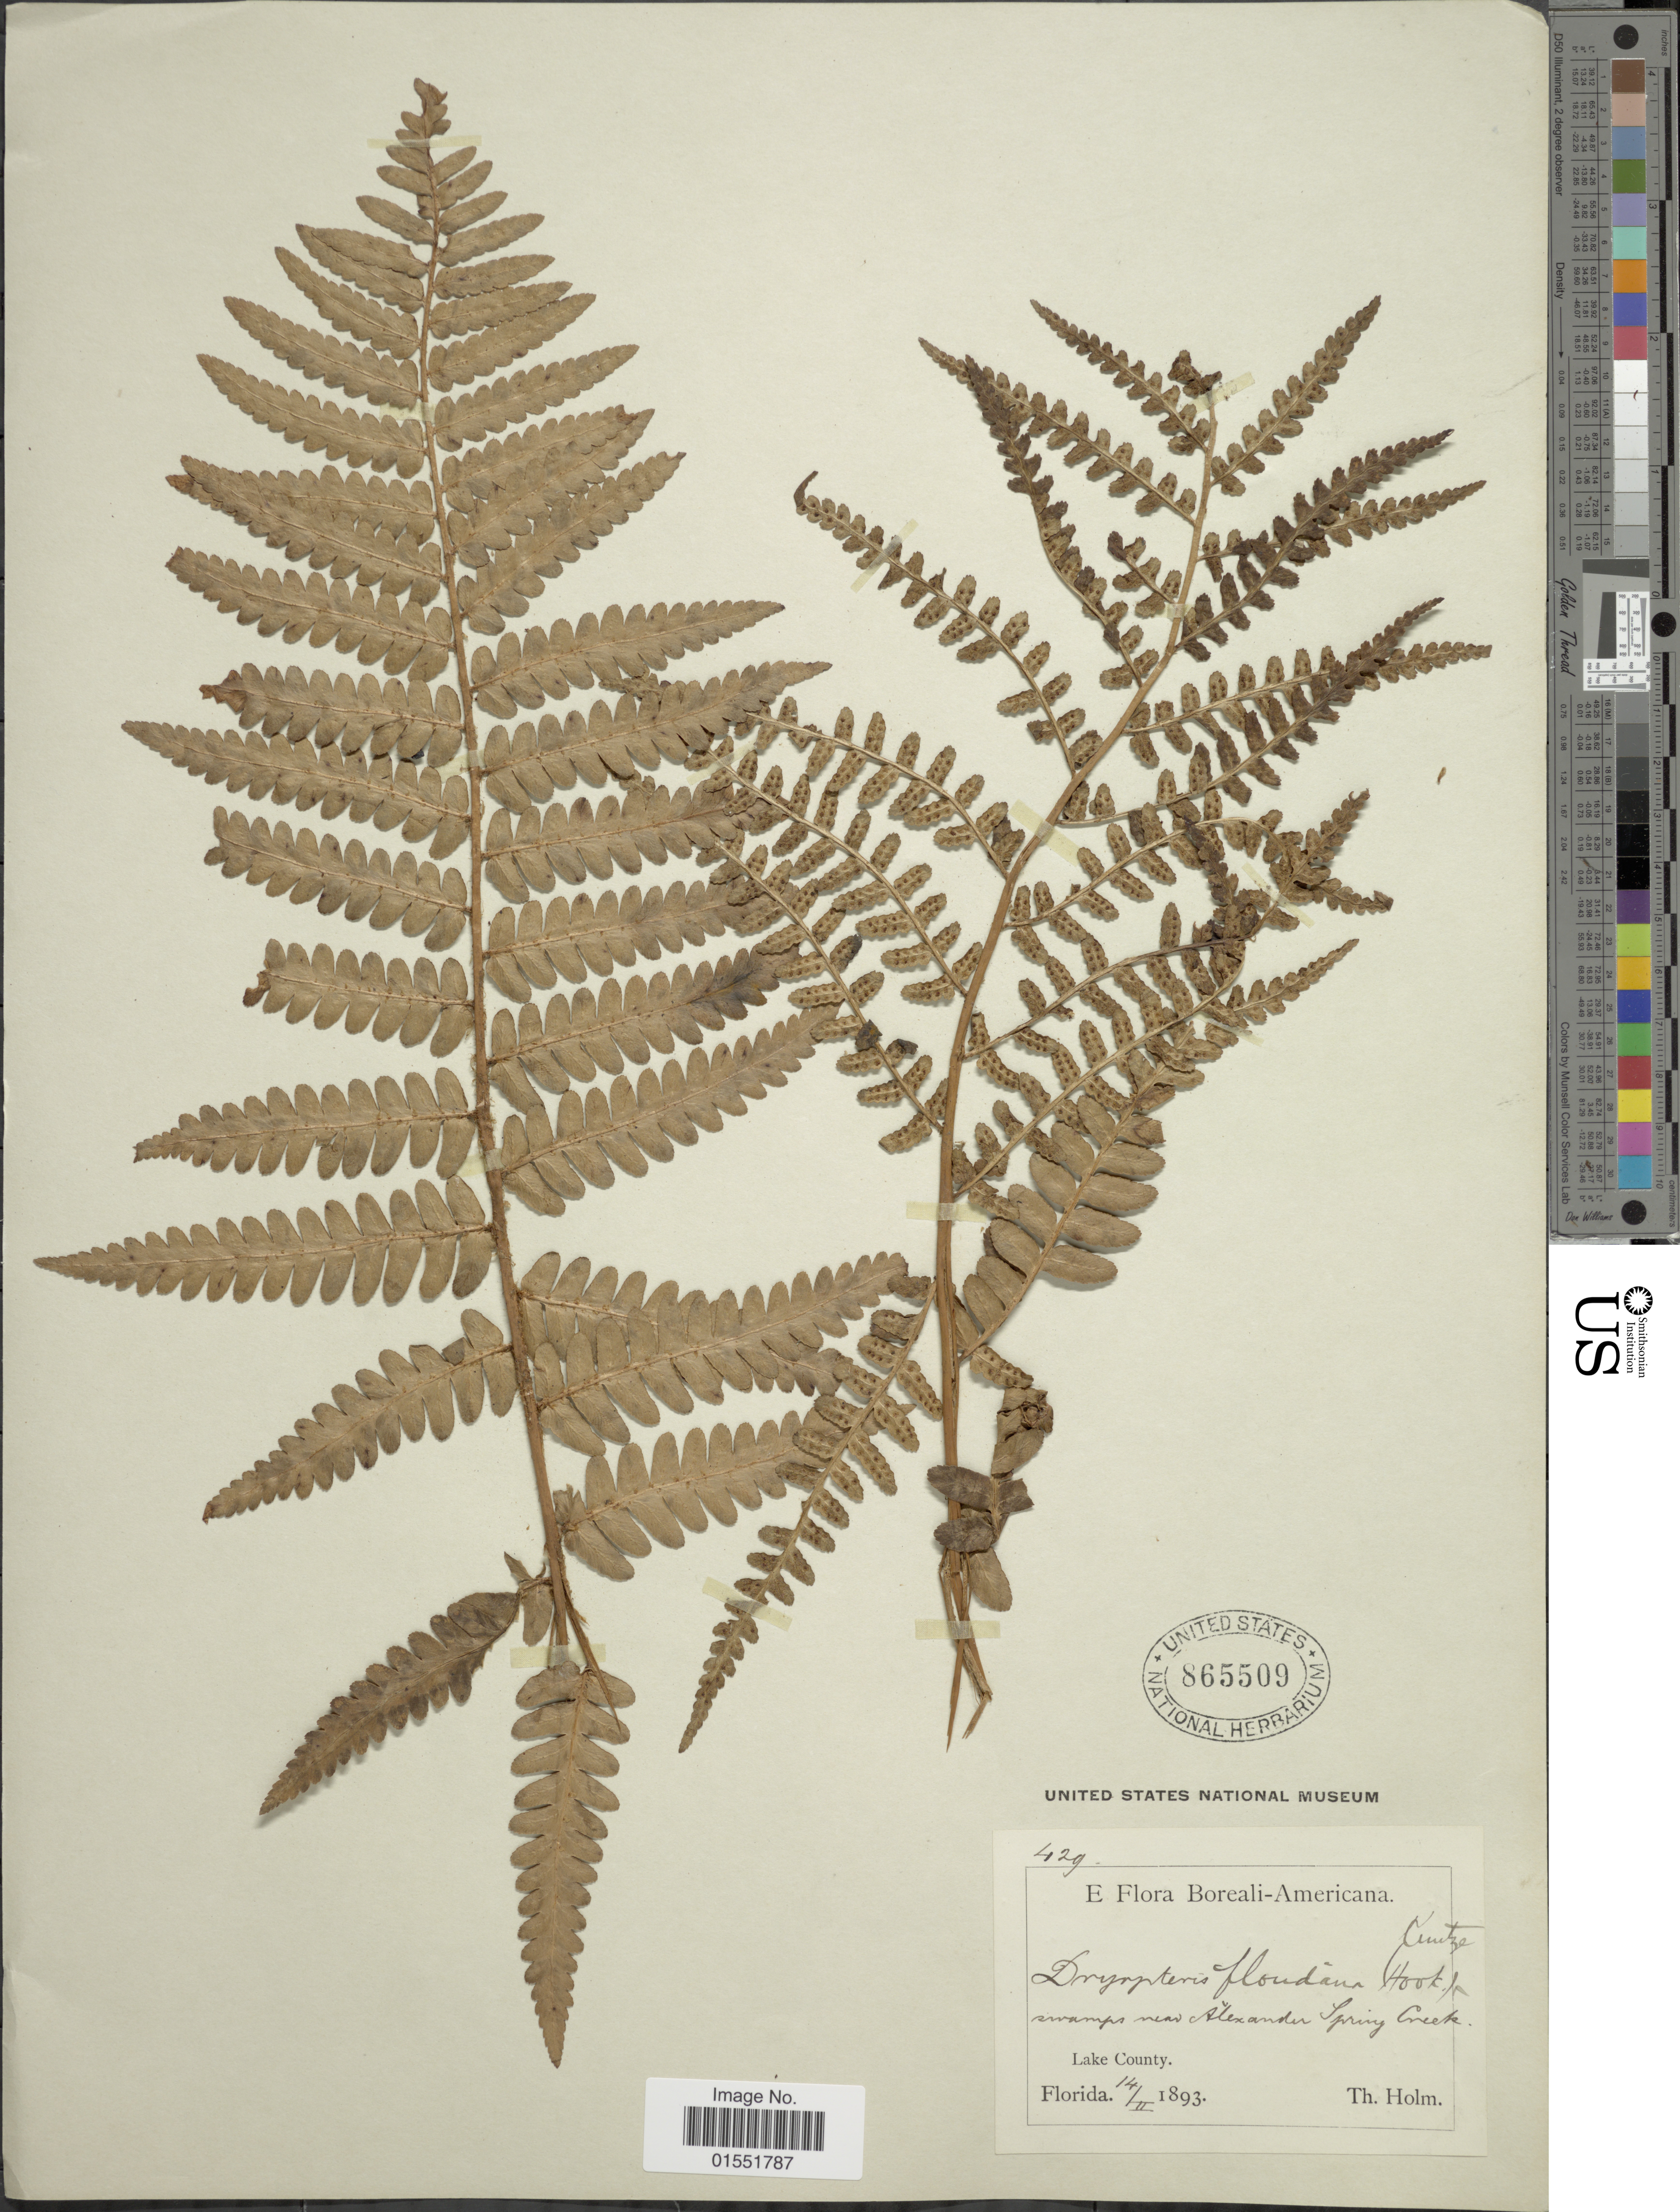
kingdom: Plantae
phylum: Tracheophyta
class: Polypodiopsida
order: Polypodiales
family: Dryopteridaceae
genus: Dryopteris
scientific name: Dryopteris ludoviciana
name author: (Kunze) Small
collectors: T. Holm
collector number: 429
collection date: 1893-02-14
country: United States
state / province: Florida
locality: Lake County. Swamps near Alexander Spring Creek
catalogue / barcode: US 865509